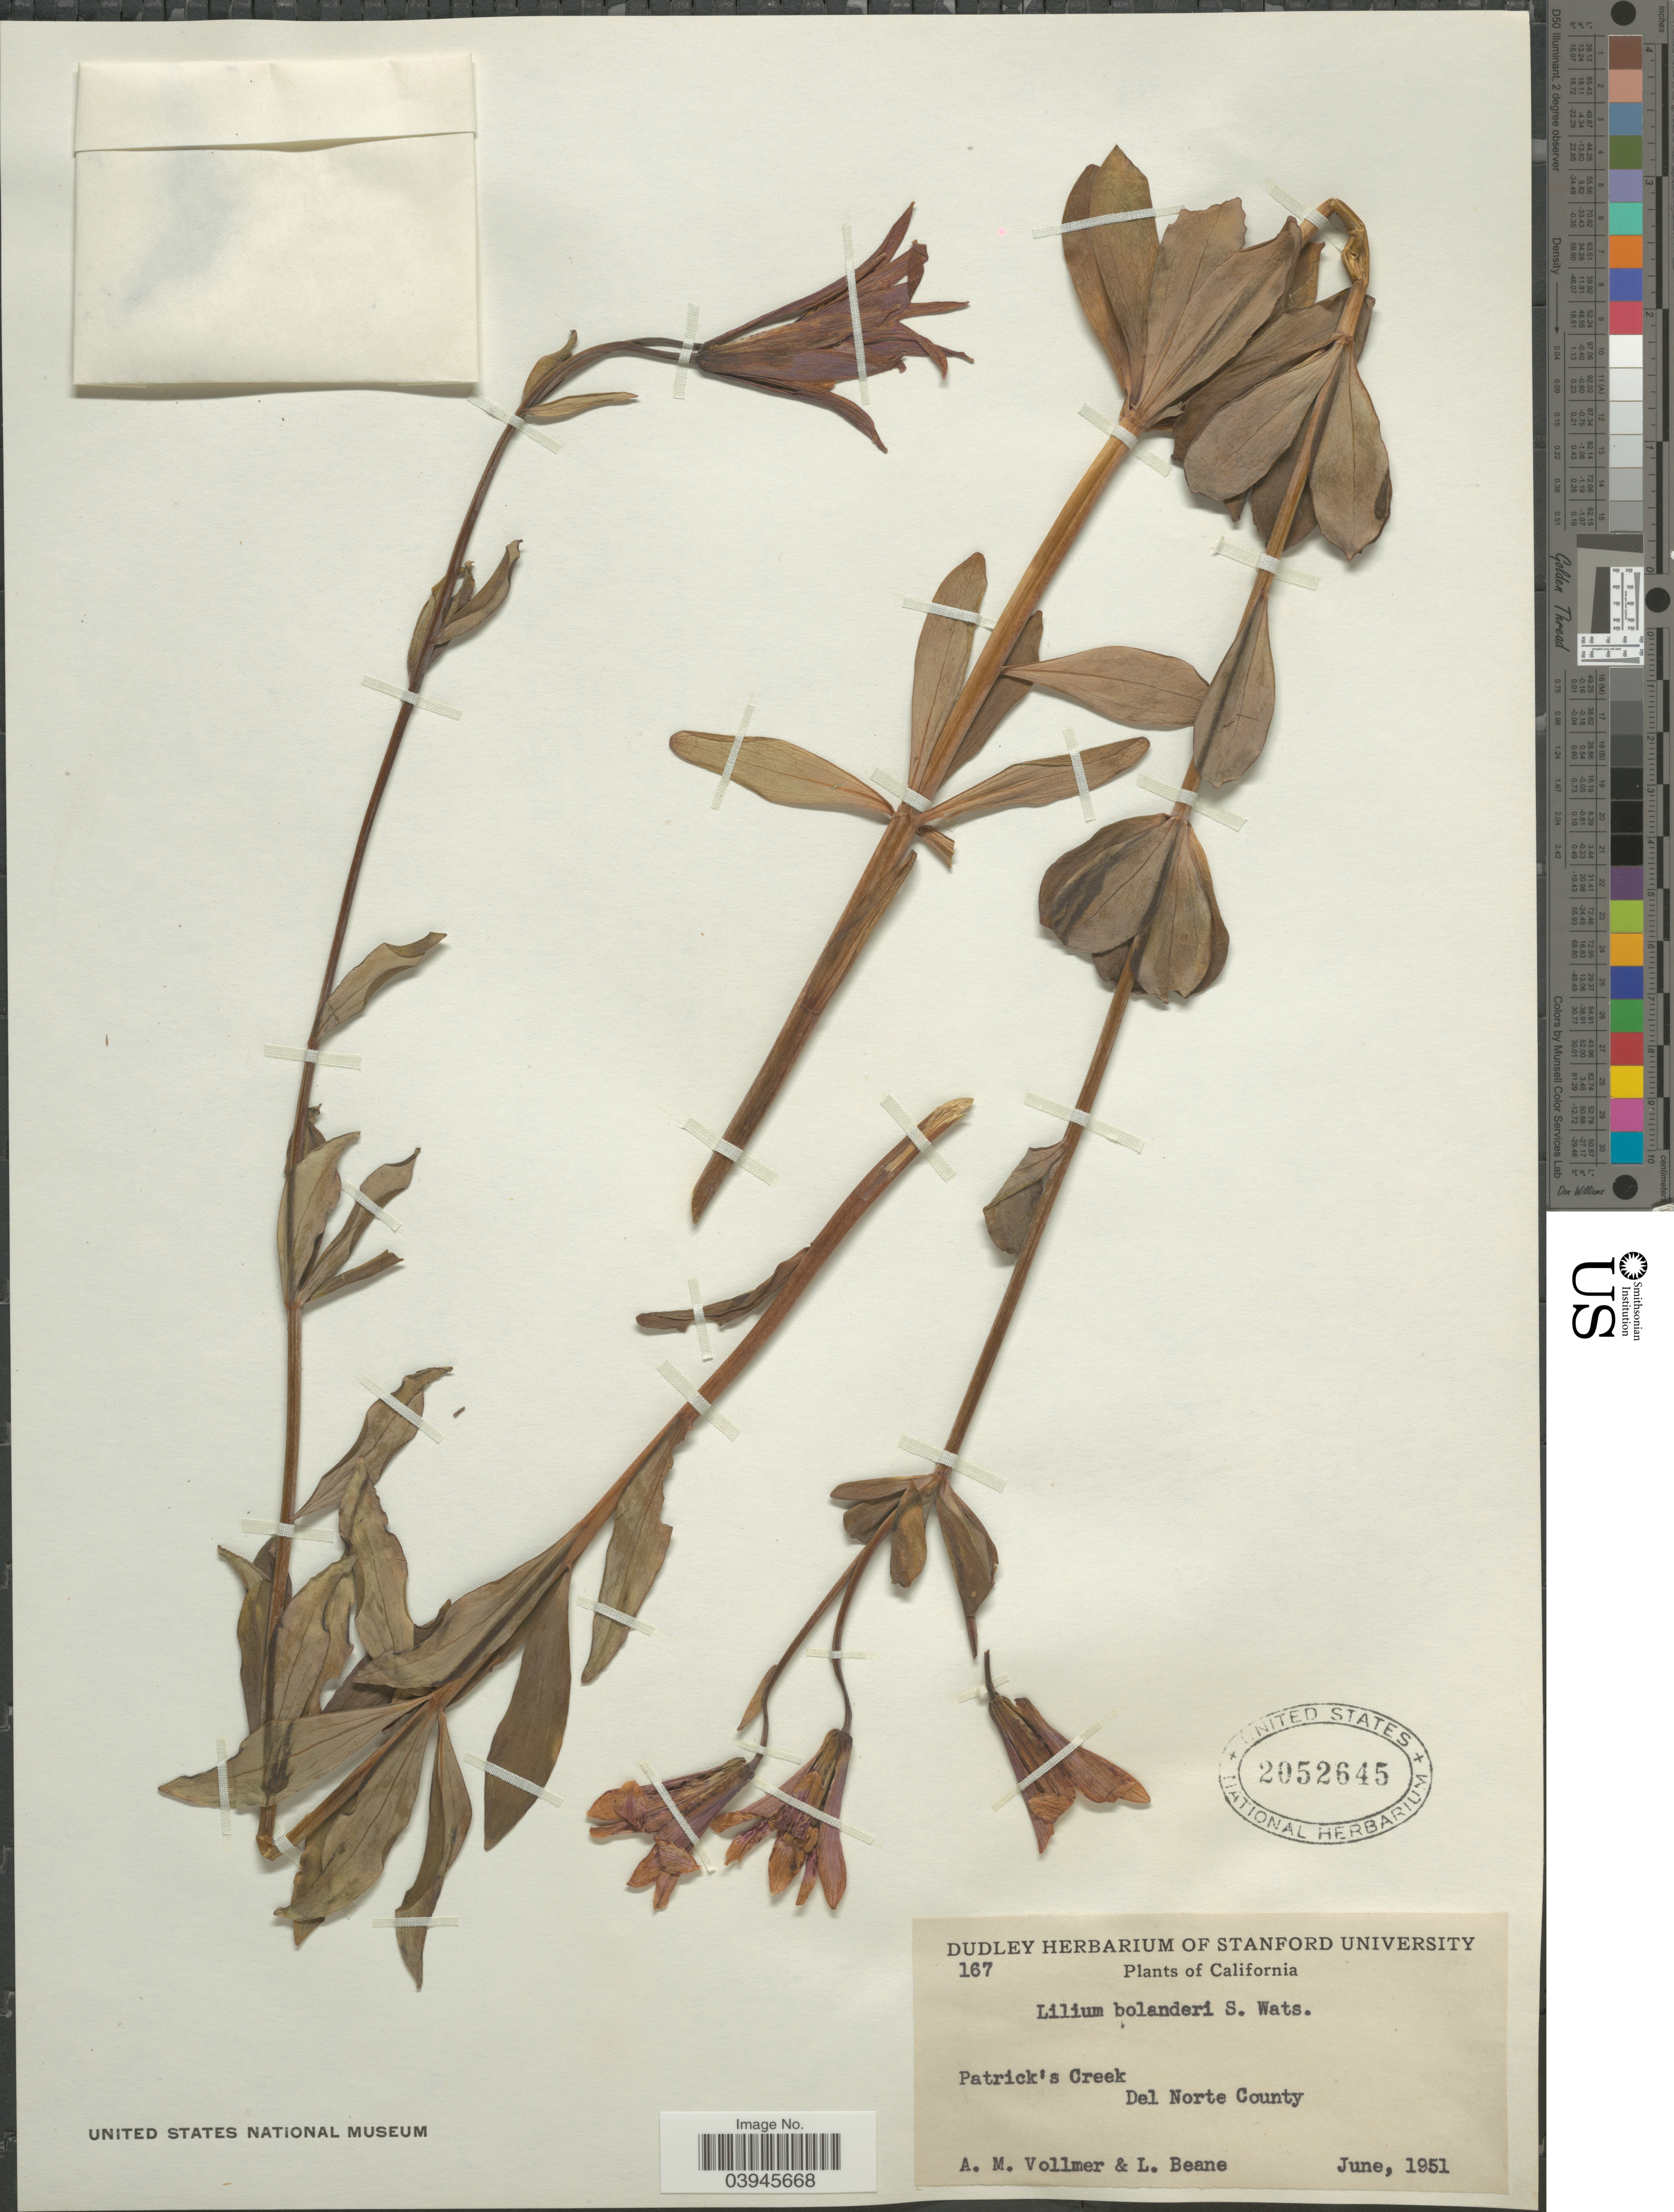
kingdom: Plantae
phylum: Tracheophyta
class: Liliopsida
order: Liliales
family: Liliaceae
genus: Lilium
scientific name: Lilium bolanderi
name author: S. Watson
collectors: A. Vollmer & L. Beane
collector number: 167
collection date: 1951-06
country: United States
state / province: California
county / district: Del Norte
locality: Patrick's Creek. Del Norte County.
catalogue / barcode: US 2052645